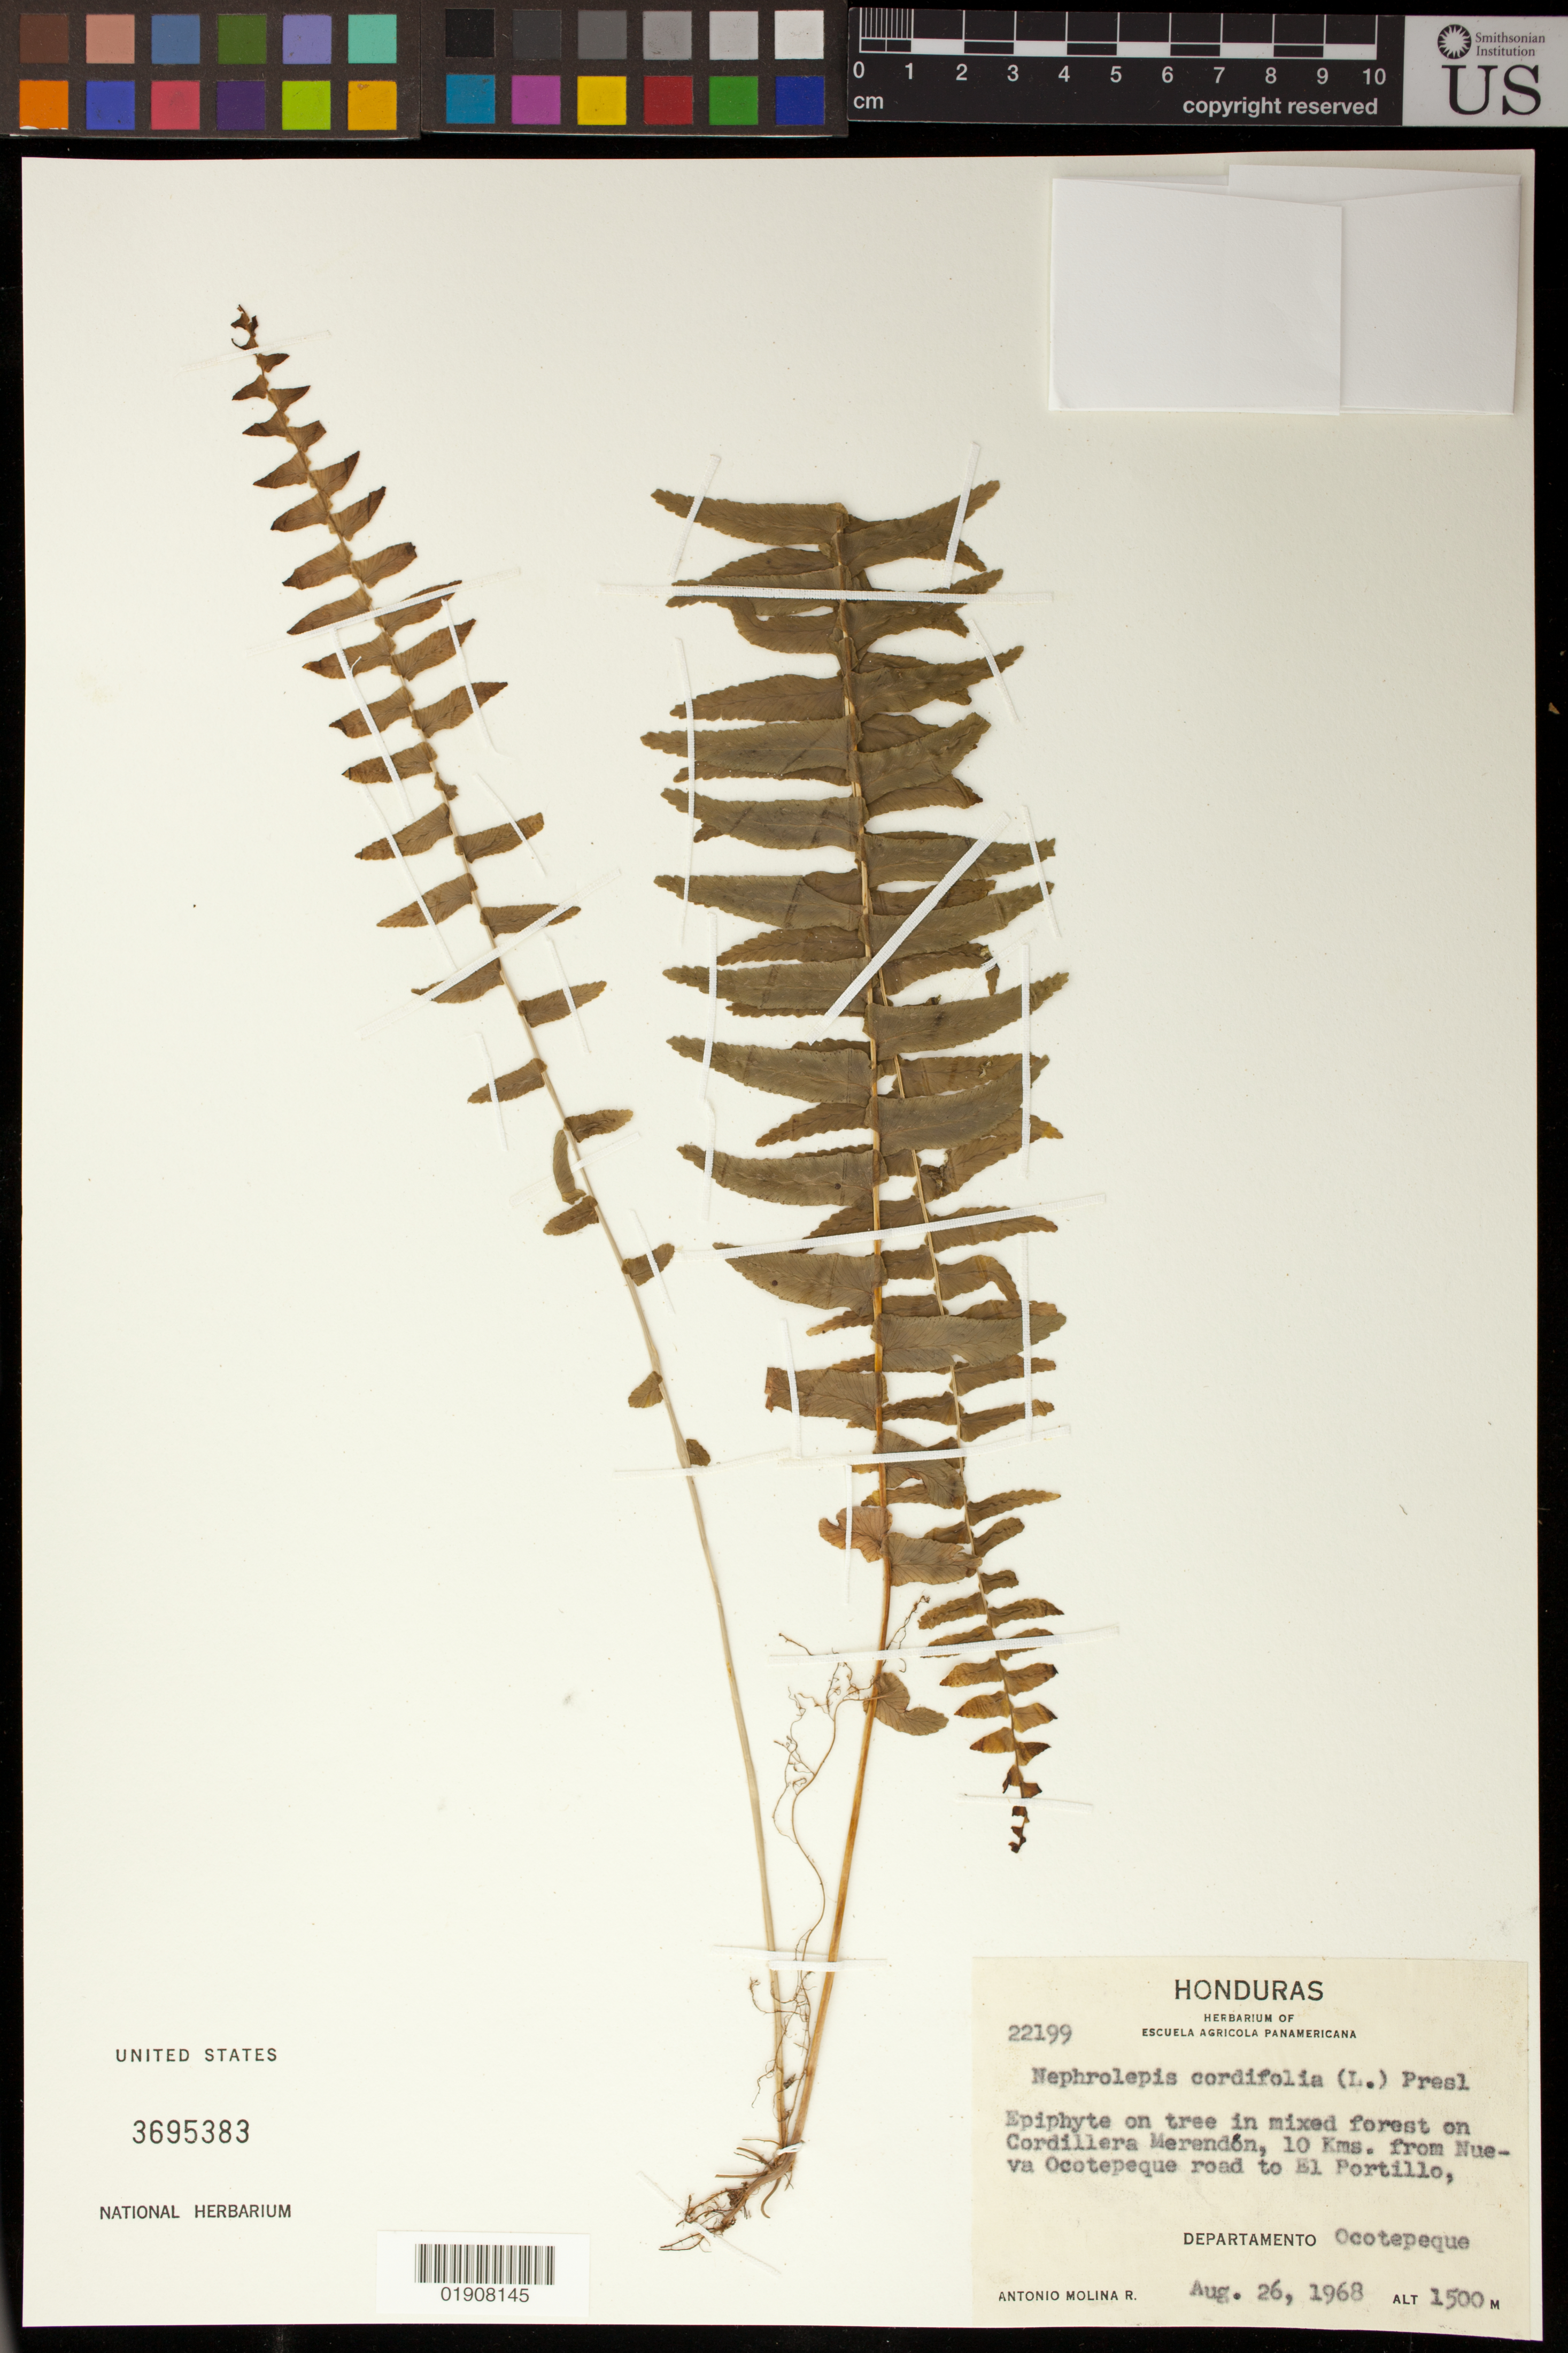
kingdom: Plantae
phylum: Tracheophyta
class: Polypodiopsida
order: Polypodiales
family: Nephrolepidaceae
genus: Nephrolepis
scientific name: Nephrolepis cordifolia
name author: (L.) C. Presl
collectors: A. Molina R.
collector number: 22199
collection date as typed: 26 Aug 1968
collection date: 1968-08-26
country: Honduras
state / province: Ocotepeque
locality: Cordillera Merendon, 10 kms from Nueva Ocotepeque road to El Portillo.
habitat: Mixed forest.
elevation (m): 1500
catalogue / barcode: US 3695383